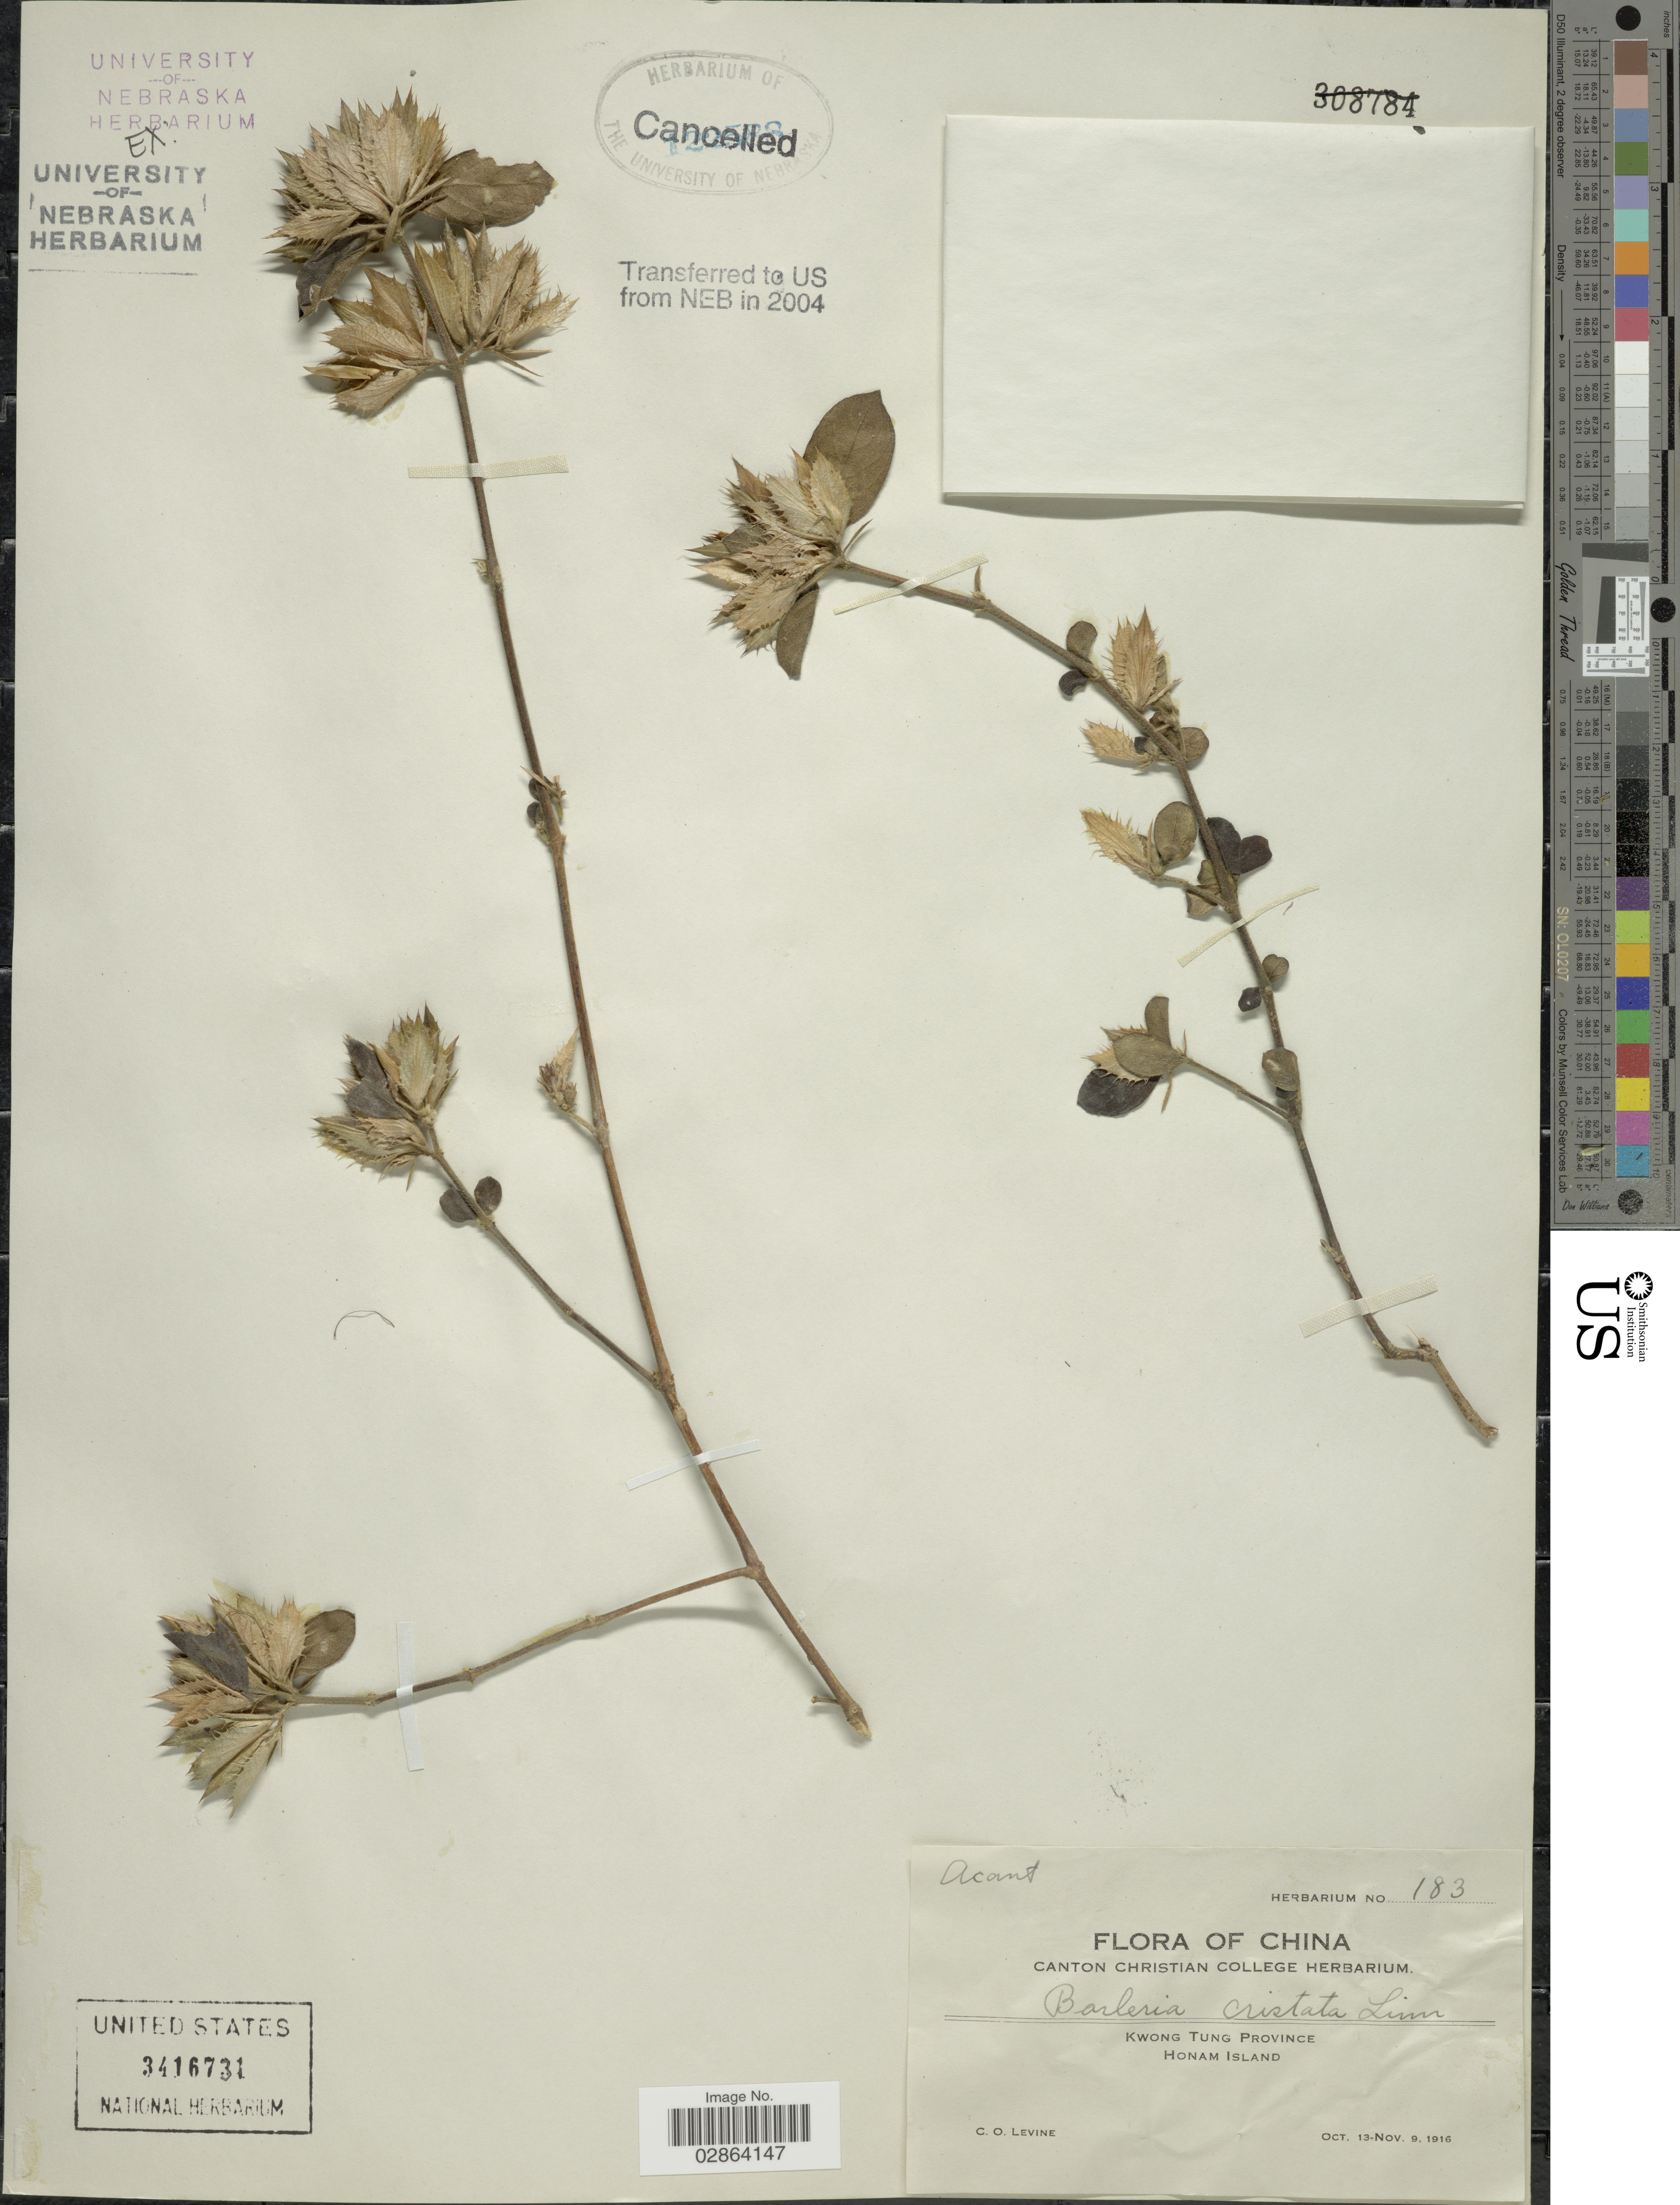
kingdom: Plantae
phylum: Tracheophyta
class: Magnoliopsida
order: Lamiales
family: Acanthaceae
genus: Barleria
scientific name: Barleria cristata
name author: L.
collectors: C. O. Levine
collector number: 183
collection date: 1916-10-13/1916-11-09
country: China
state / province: Guangdong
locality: Kwong Tung Province, Honam Island.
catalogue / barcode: US 3416731